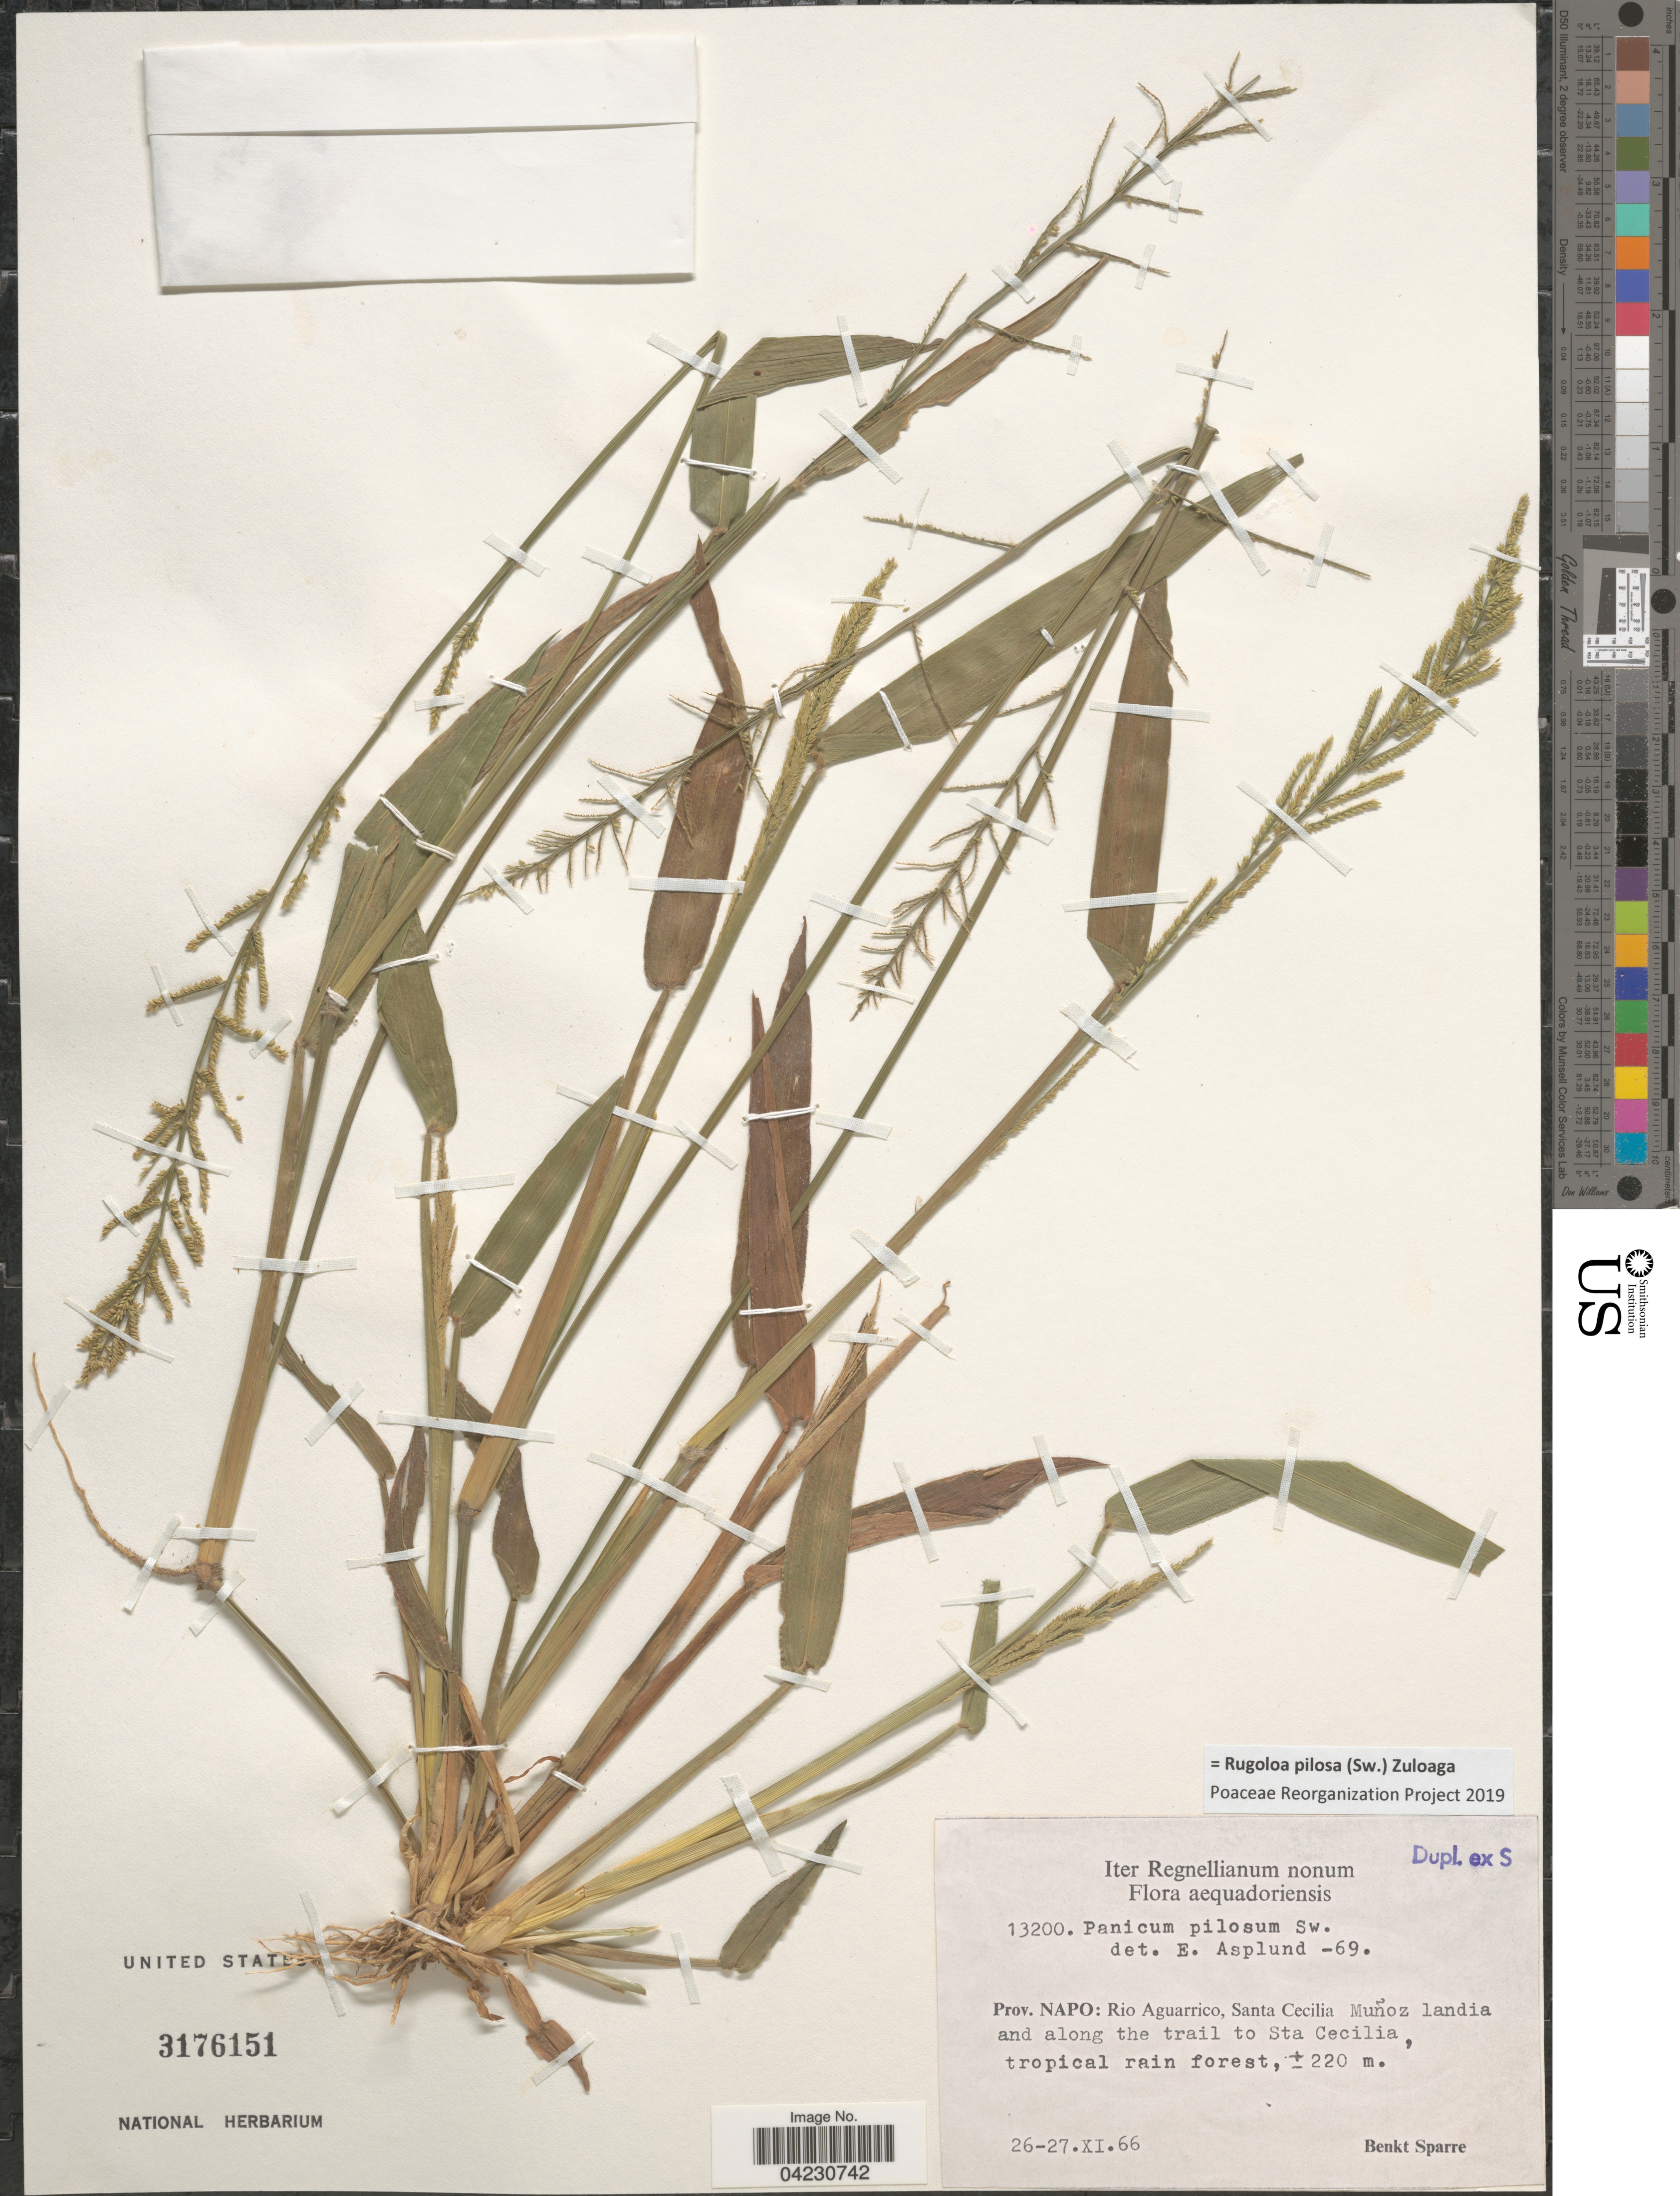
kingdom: Plantae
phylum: Tracheophyta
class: Liliopsida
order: Poales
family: Poaceae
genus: Rugoloa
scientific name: Rugoloa pilosa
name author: (Sw.) Zuloaga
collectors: B. Sparre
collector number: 13200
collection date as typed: Transcribed d/m/y: 26/11/66 to 27/11/66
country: Ecuador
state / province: Napo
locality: Iter Regnellianum nonum. Aequadoriensis. Rio Aguarrico, Santa Cecilia Muñoz landia and along the trail to Sta Cecilia, tropical rain forest.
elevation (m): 220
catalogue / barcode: US 3176151